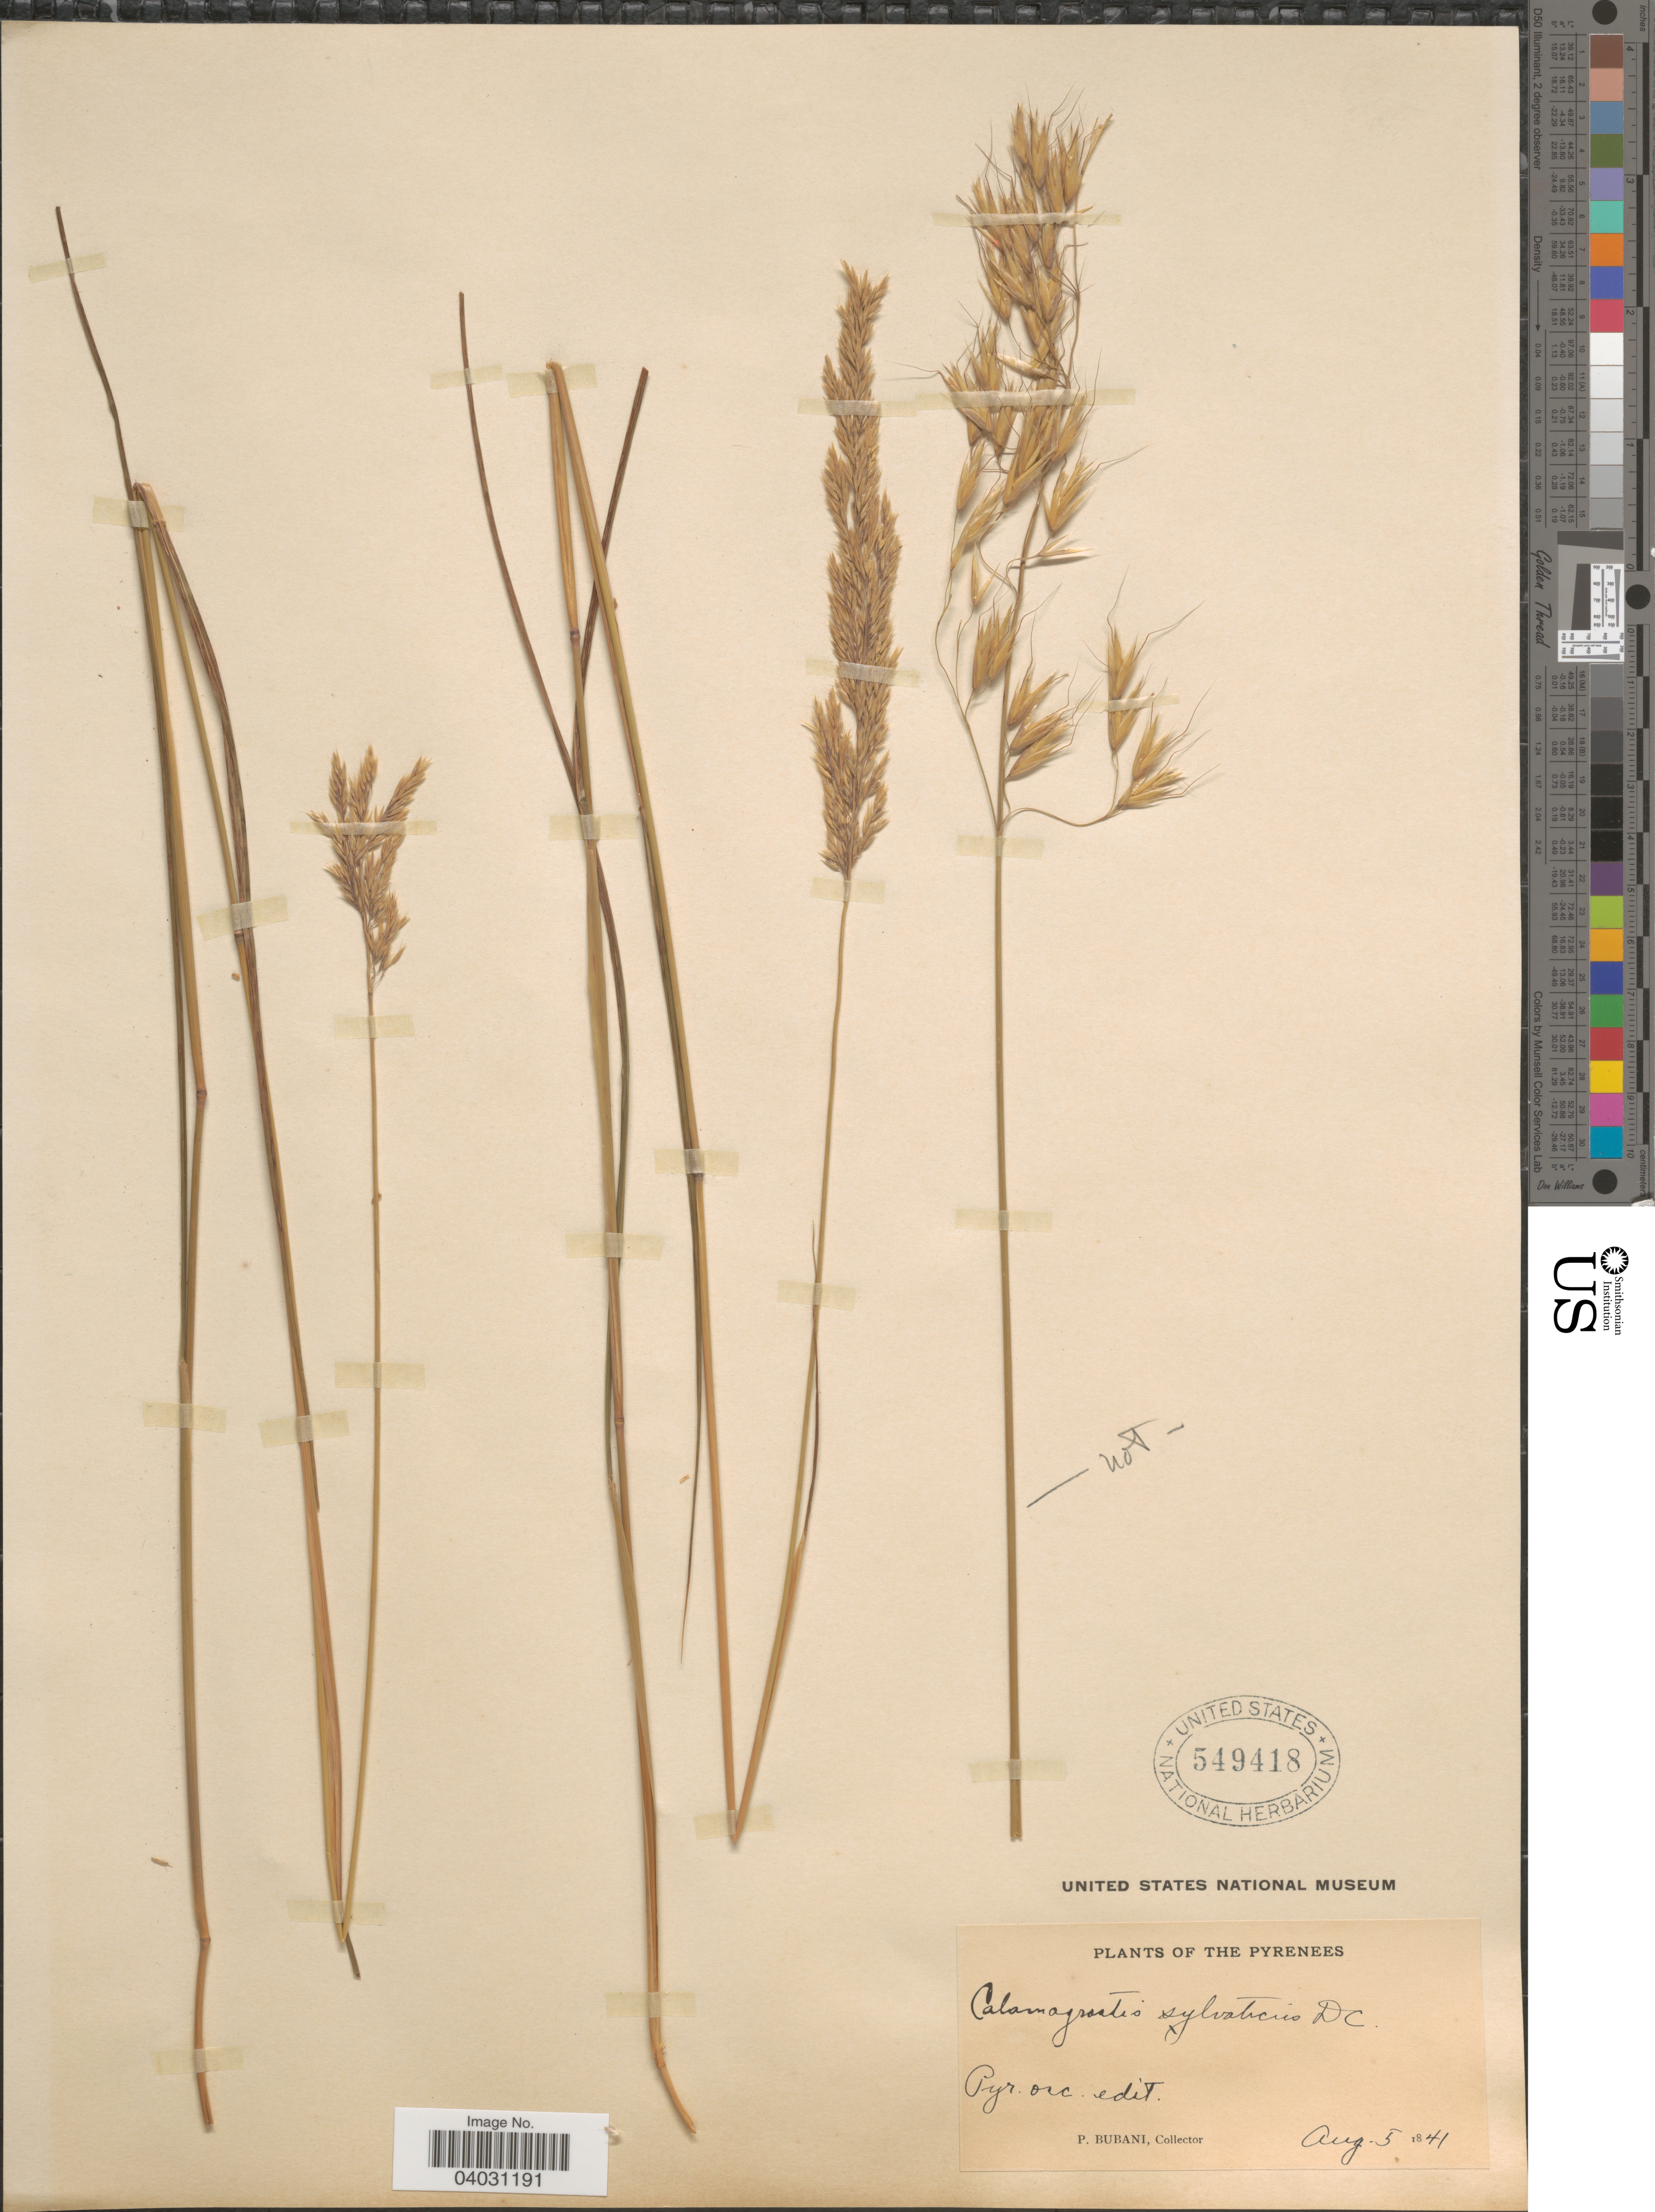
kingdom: Plantae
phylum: Tracheophyta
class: Liliopsida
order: Poales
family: Poaceae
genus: Calamagrostis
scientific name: Calamagrostis arundinacea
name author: (L.) Roth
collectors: P. Bubani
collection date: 1841-08-05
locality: Pyrenees. Pyr. occ. edit.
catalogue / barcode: US 549418